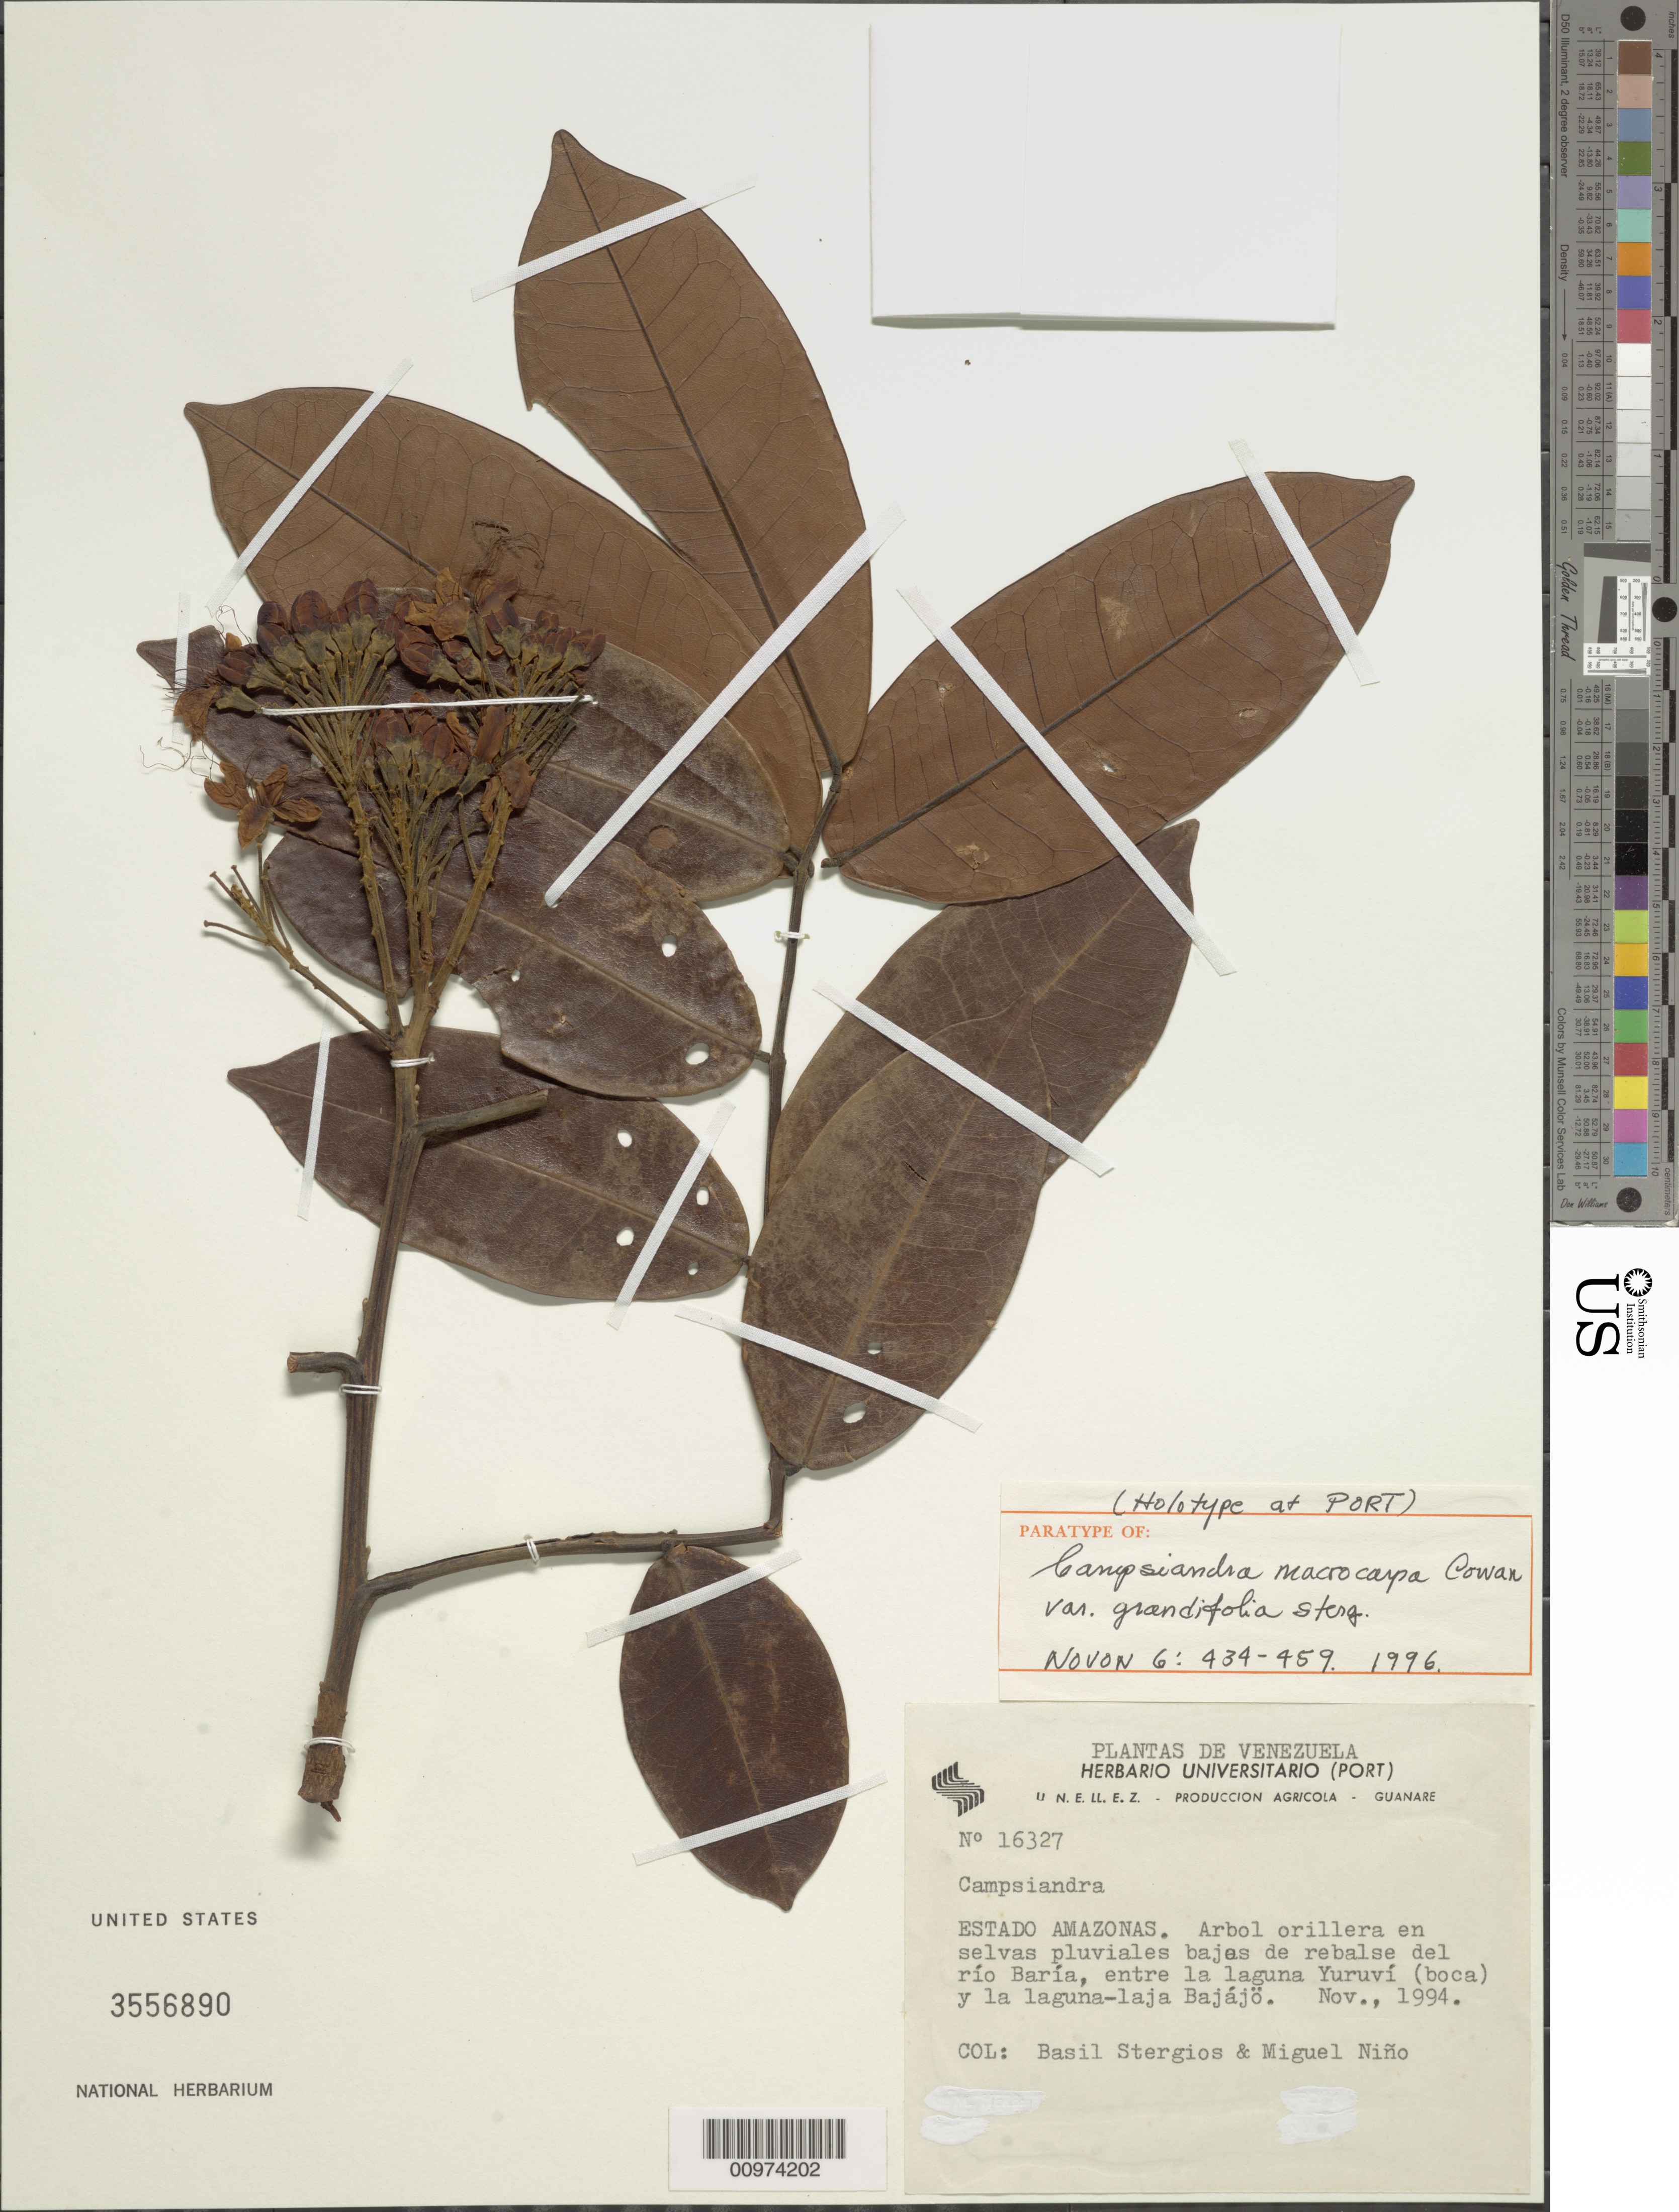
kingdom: Plantae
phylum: Tracheophyta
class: Magnoliopsida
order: Fabales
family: Fabaceae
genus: Campsiandra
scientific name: Campsiandra macrocarpa var. grandifolia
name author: Stergios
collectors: B. G. Stergios, S. M. Niño, I. Sikoura, N. Piven, P. Martinez & N. Frederich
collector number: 16327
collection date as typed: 4 Nov 1994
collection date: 1994-11-04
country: Venezuela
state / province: Amazonas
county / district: Río Negro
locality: Río Baría, entre la Laguna Yuruví y la Laguna-laja Bajáiö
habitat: Selvas pluviales bajas de rebalse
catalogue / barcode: US 3556890